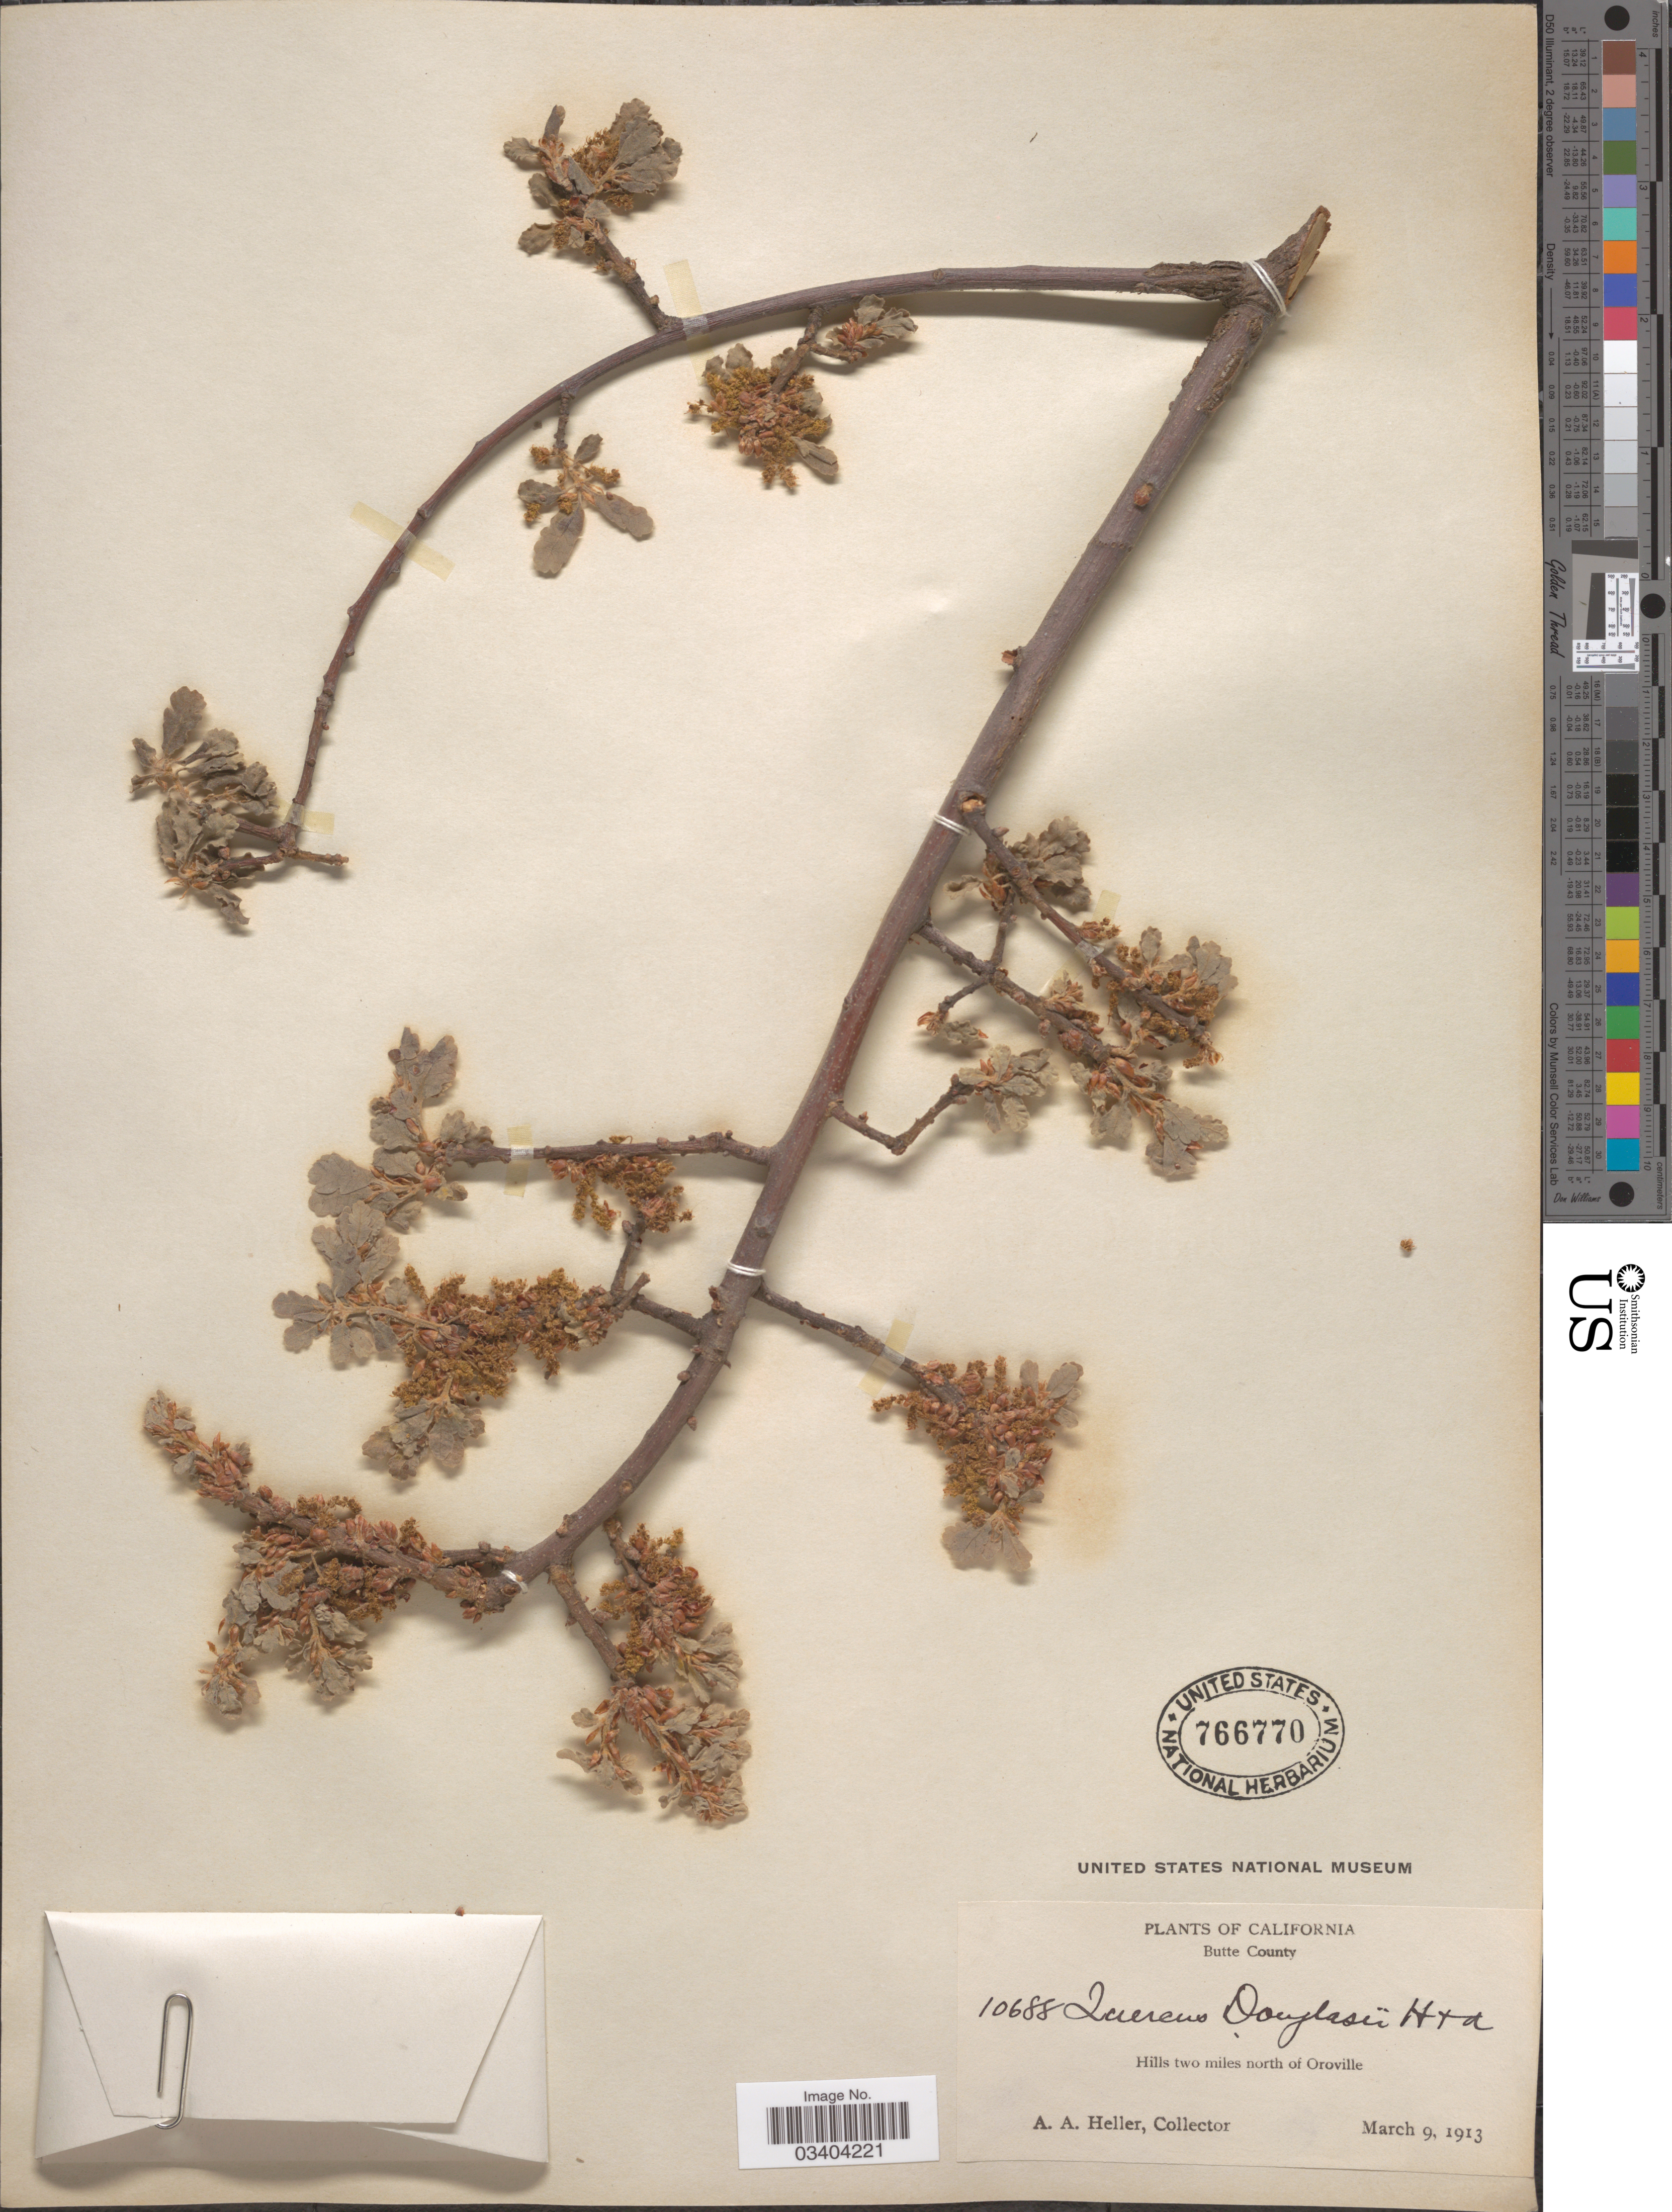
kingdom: Plantae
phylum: Tracheophyta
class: Magnoliopsida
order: Fagales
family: Fagaceae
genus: Quercus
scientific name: Quercus douglasii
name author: Hook. & Arn.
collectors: A. A. Heller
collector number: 10688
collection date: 1913-03-09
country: United States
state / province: California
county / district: Butte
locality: Butte County. Hills two miles north of Oroville.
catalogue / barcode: US 766770